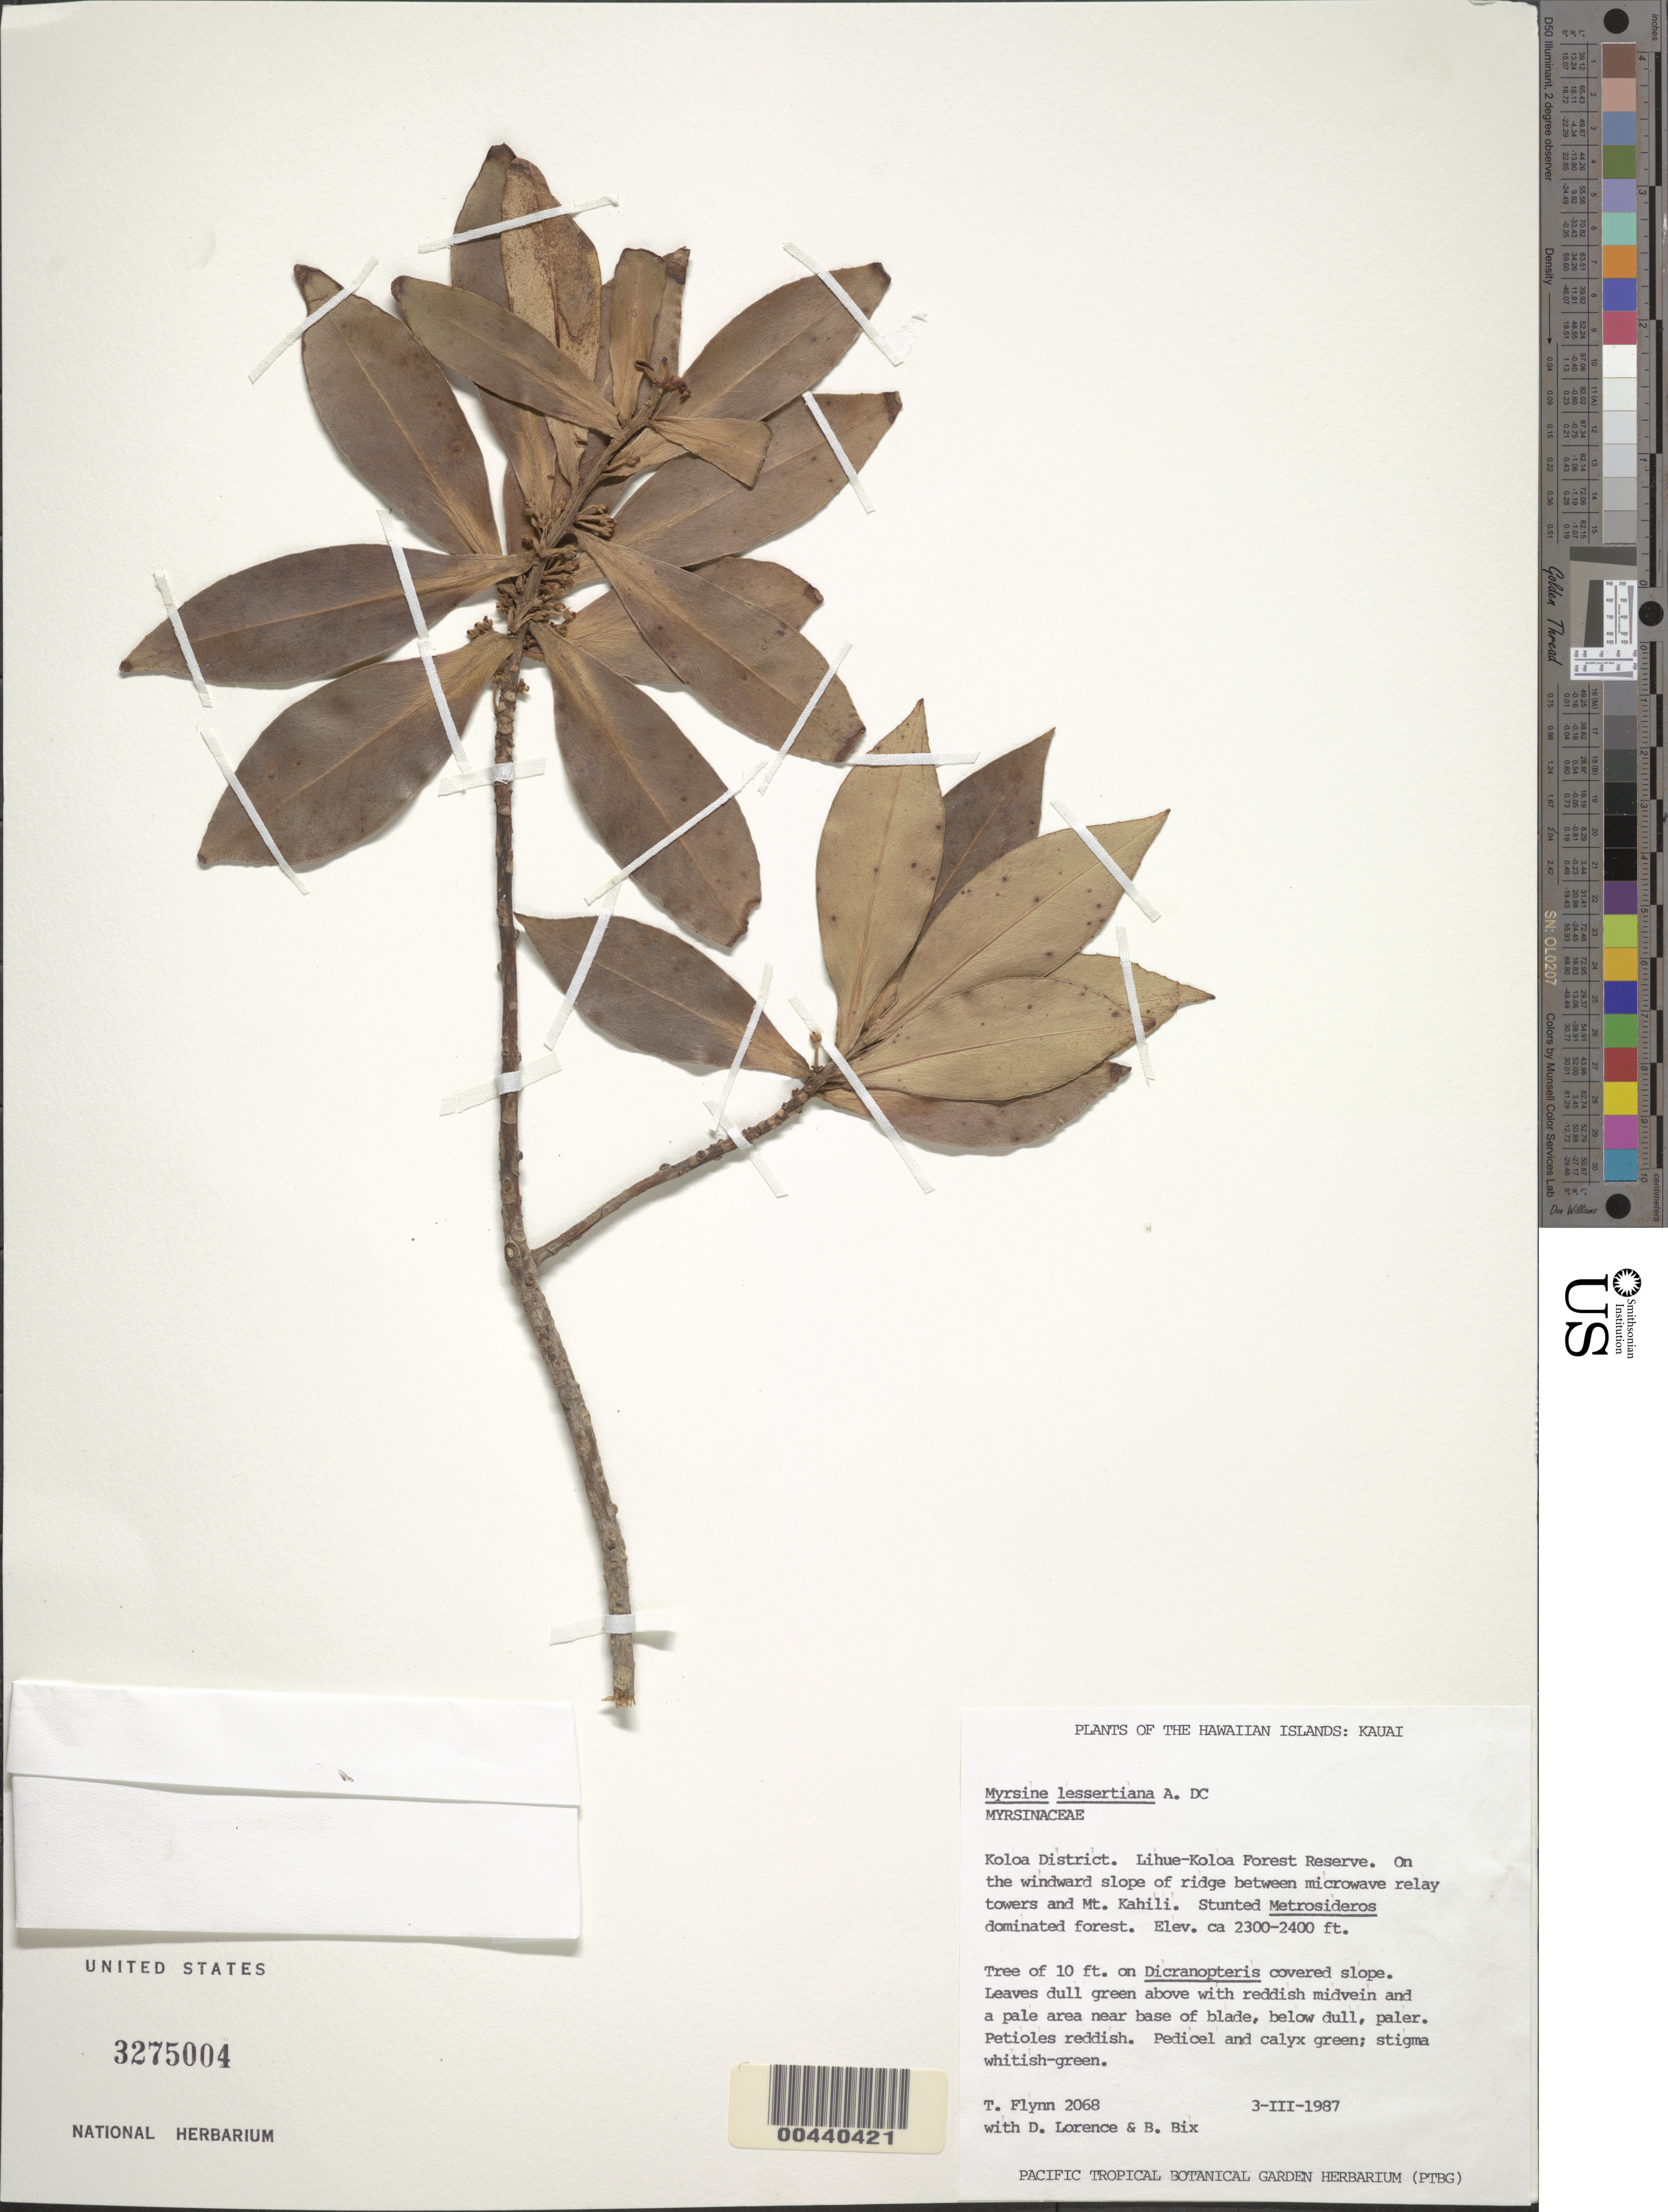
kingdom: Plantae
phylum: Tracheophyta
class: Magnoliopsida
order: Ericales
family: Primulaceae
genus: Myrsine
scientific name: Myrsine lessertiana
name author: A. DC.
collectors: T. W. Flynn, D. Lorence & B. Bix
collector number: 2068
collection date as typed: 3 Mar 1987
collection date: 1987-03-03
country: United States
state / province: Hawaii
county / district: Kauai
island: Kaua'i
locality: Koloa District. Lihue-Koloa Forest Reserve. On the windward slope of ridge between microwave relay towers and Mt. Kahili.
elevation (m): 701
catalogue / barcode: US 3275004